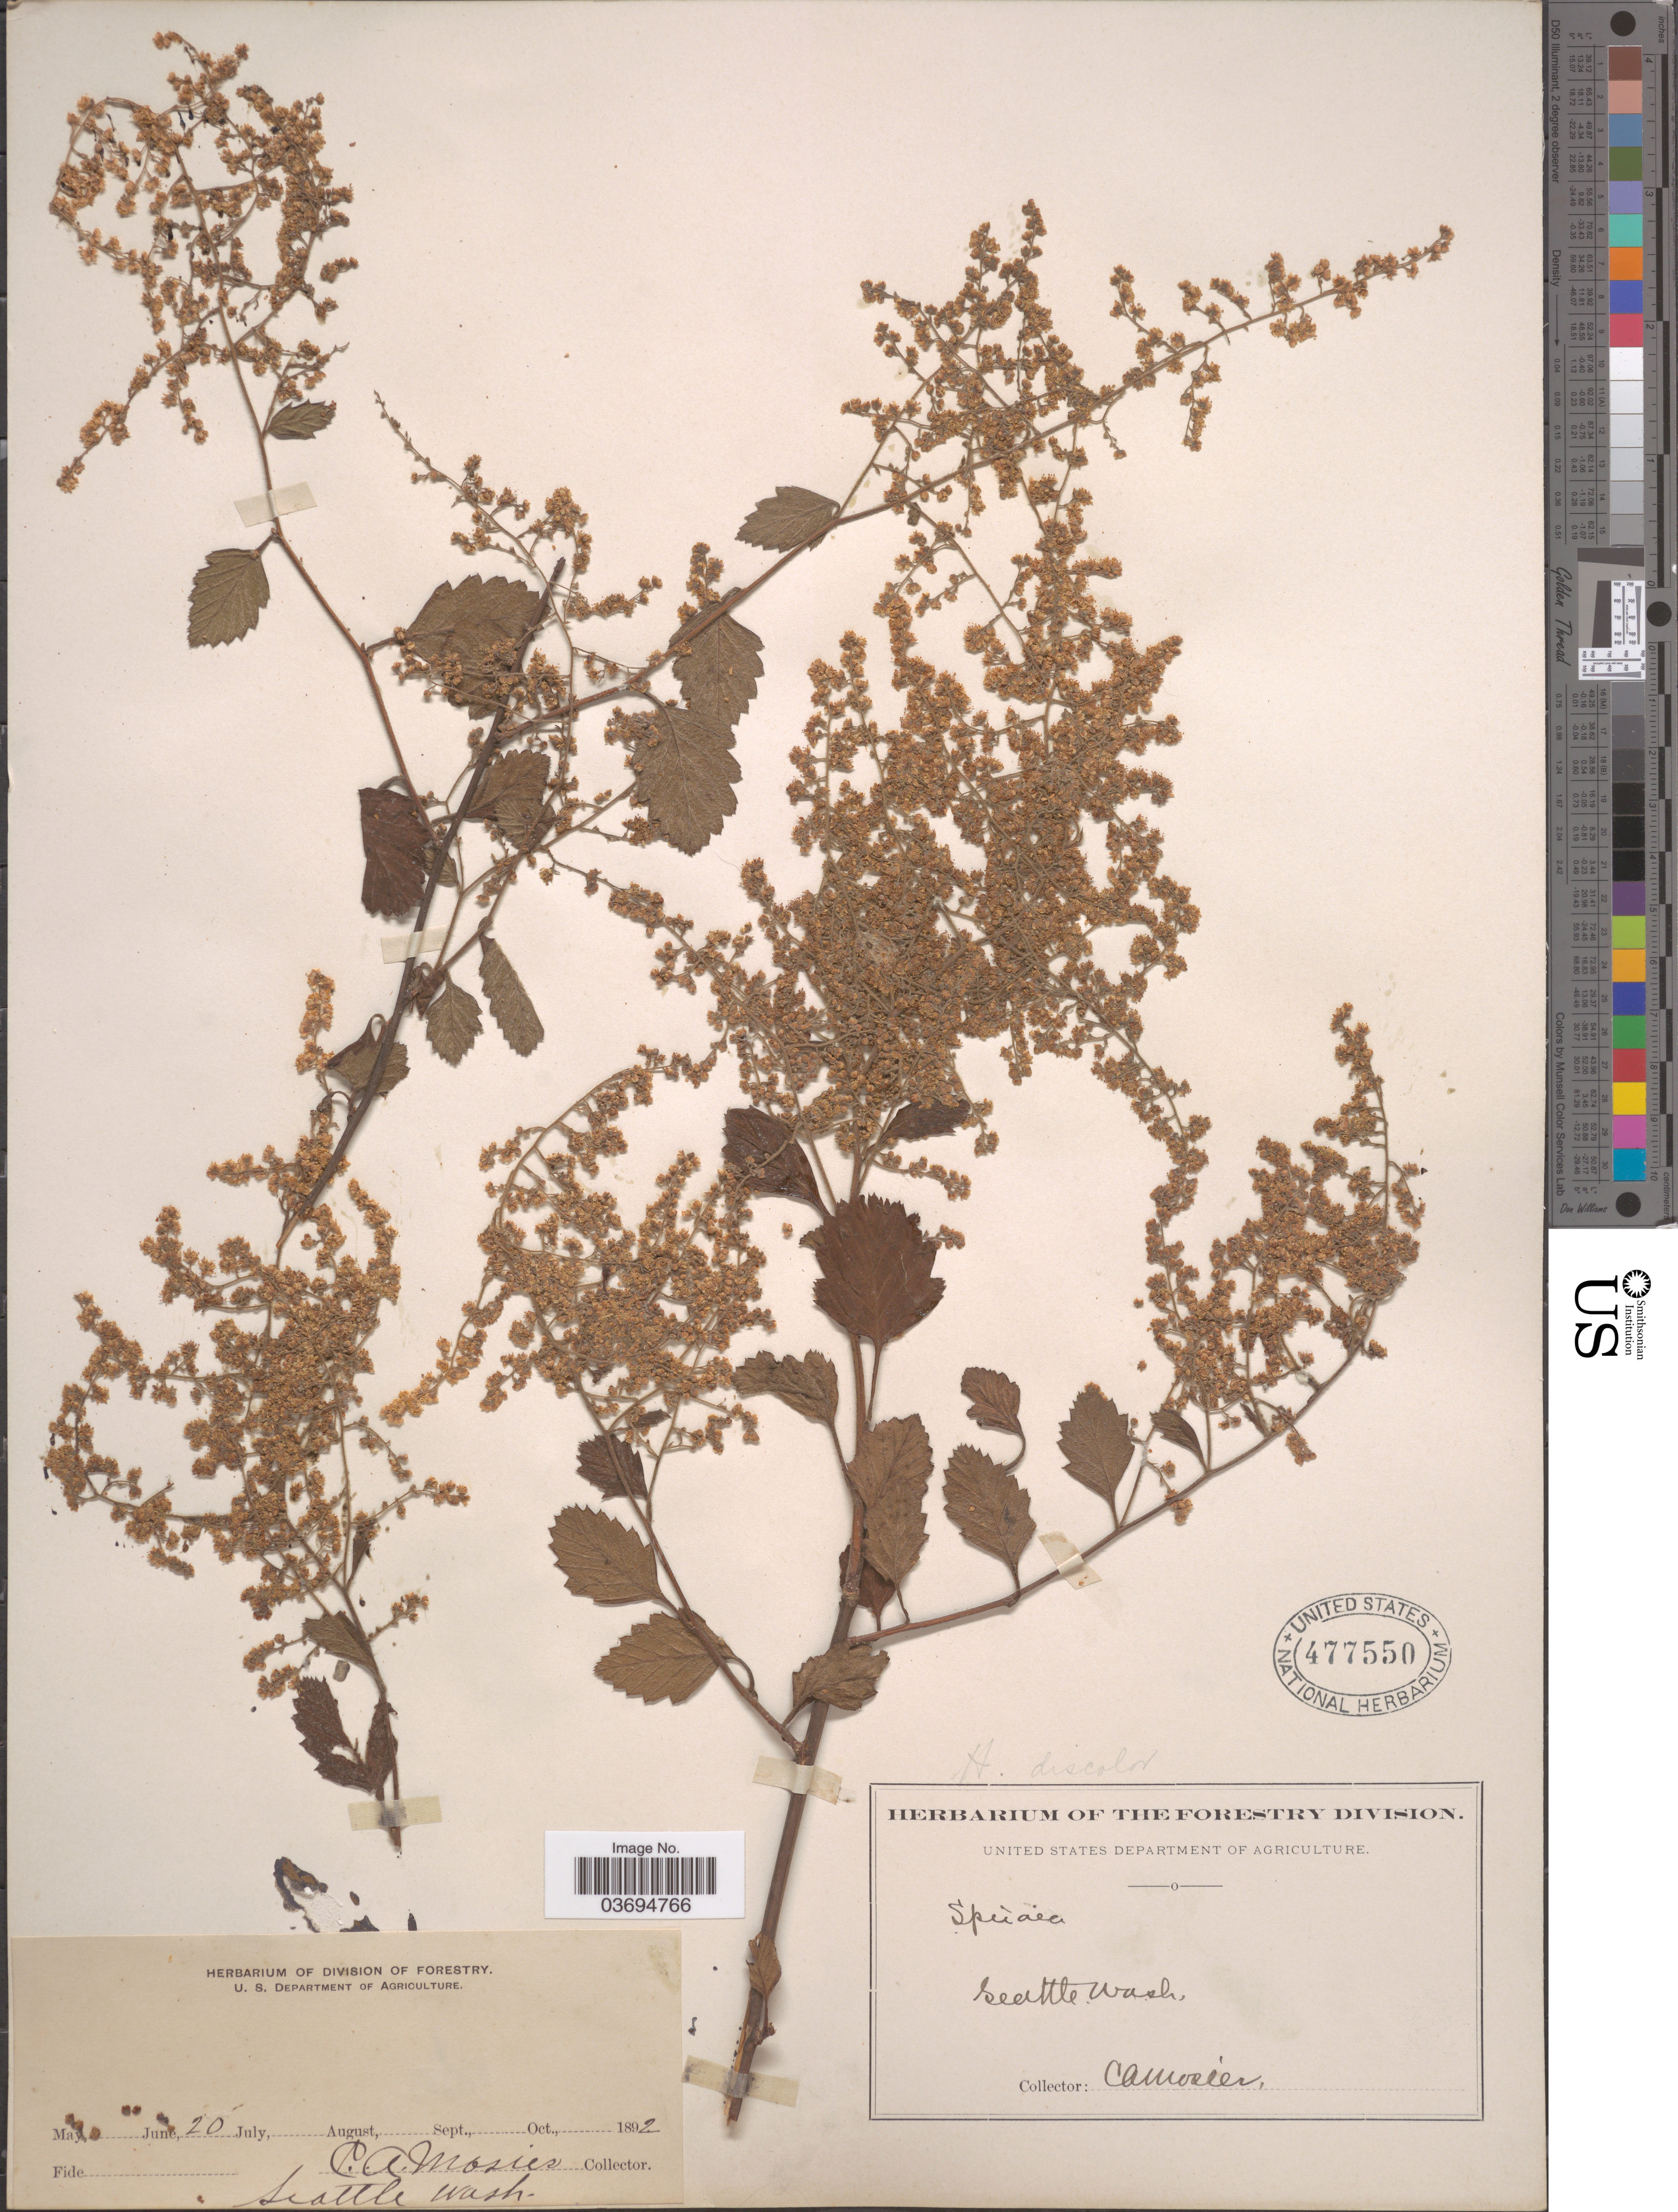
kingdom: Plantae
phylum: Tracheophyta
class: Magnoliopsida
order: Rosales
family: Rosaceae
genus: Holodiscus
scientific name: Holodiscus discolor var. discolor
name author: (Pursh) Maxim.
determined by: Strong, Mark T., (BOT), Smithsonian Institution - National Museum of Natural History (UNITED STATES)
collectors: C. A. Mosier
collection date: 1892-06-20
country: United States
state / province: Washington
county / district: King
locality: Seattle.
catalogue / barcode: US 477550